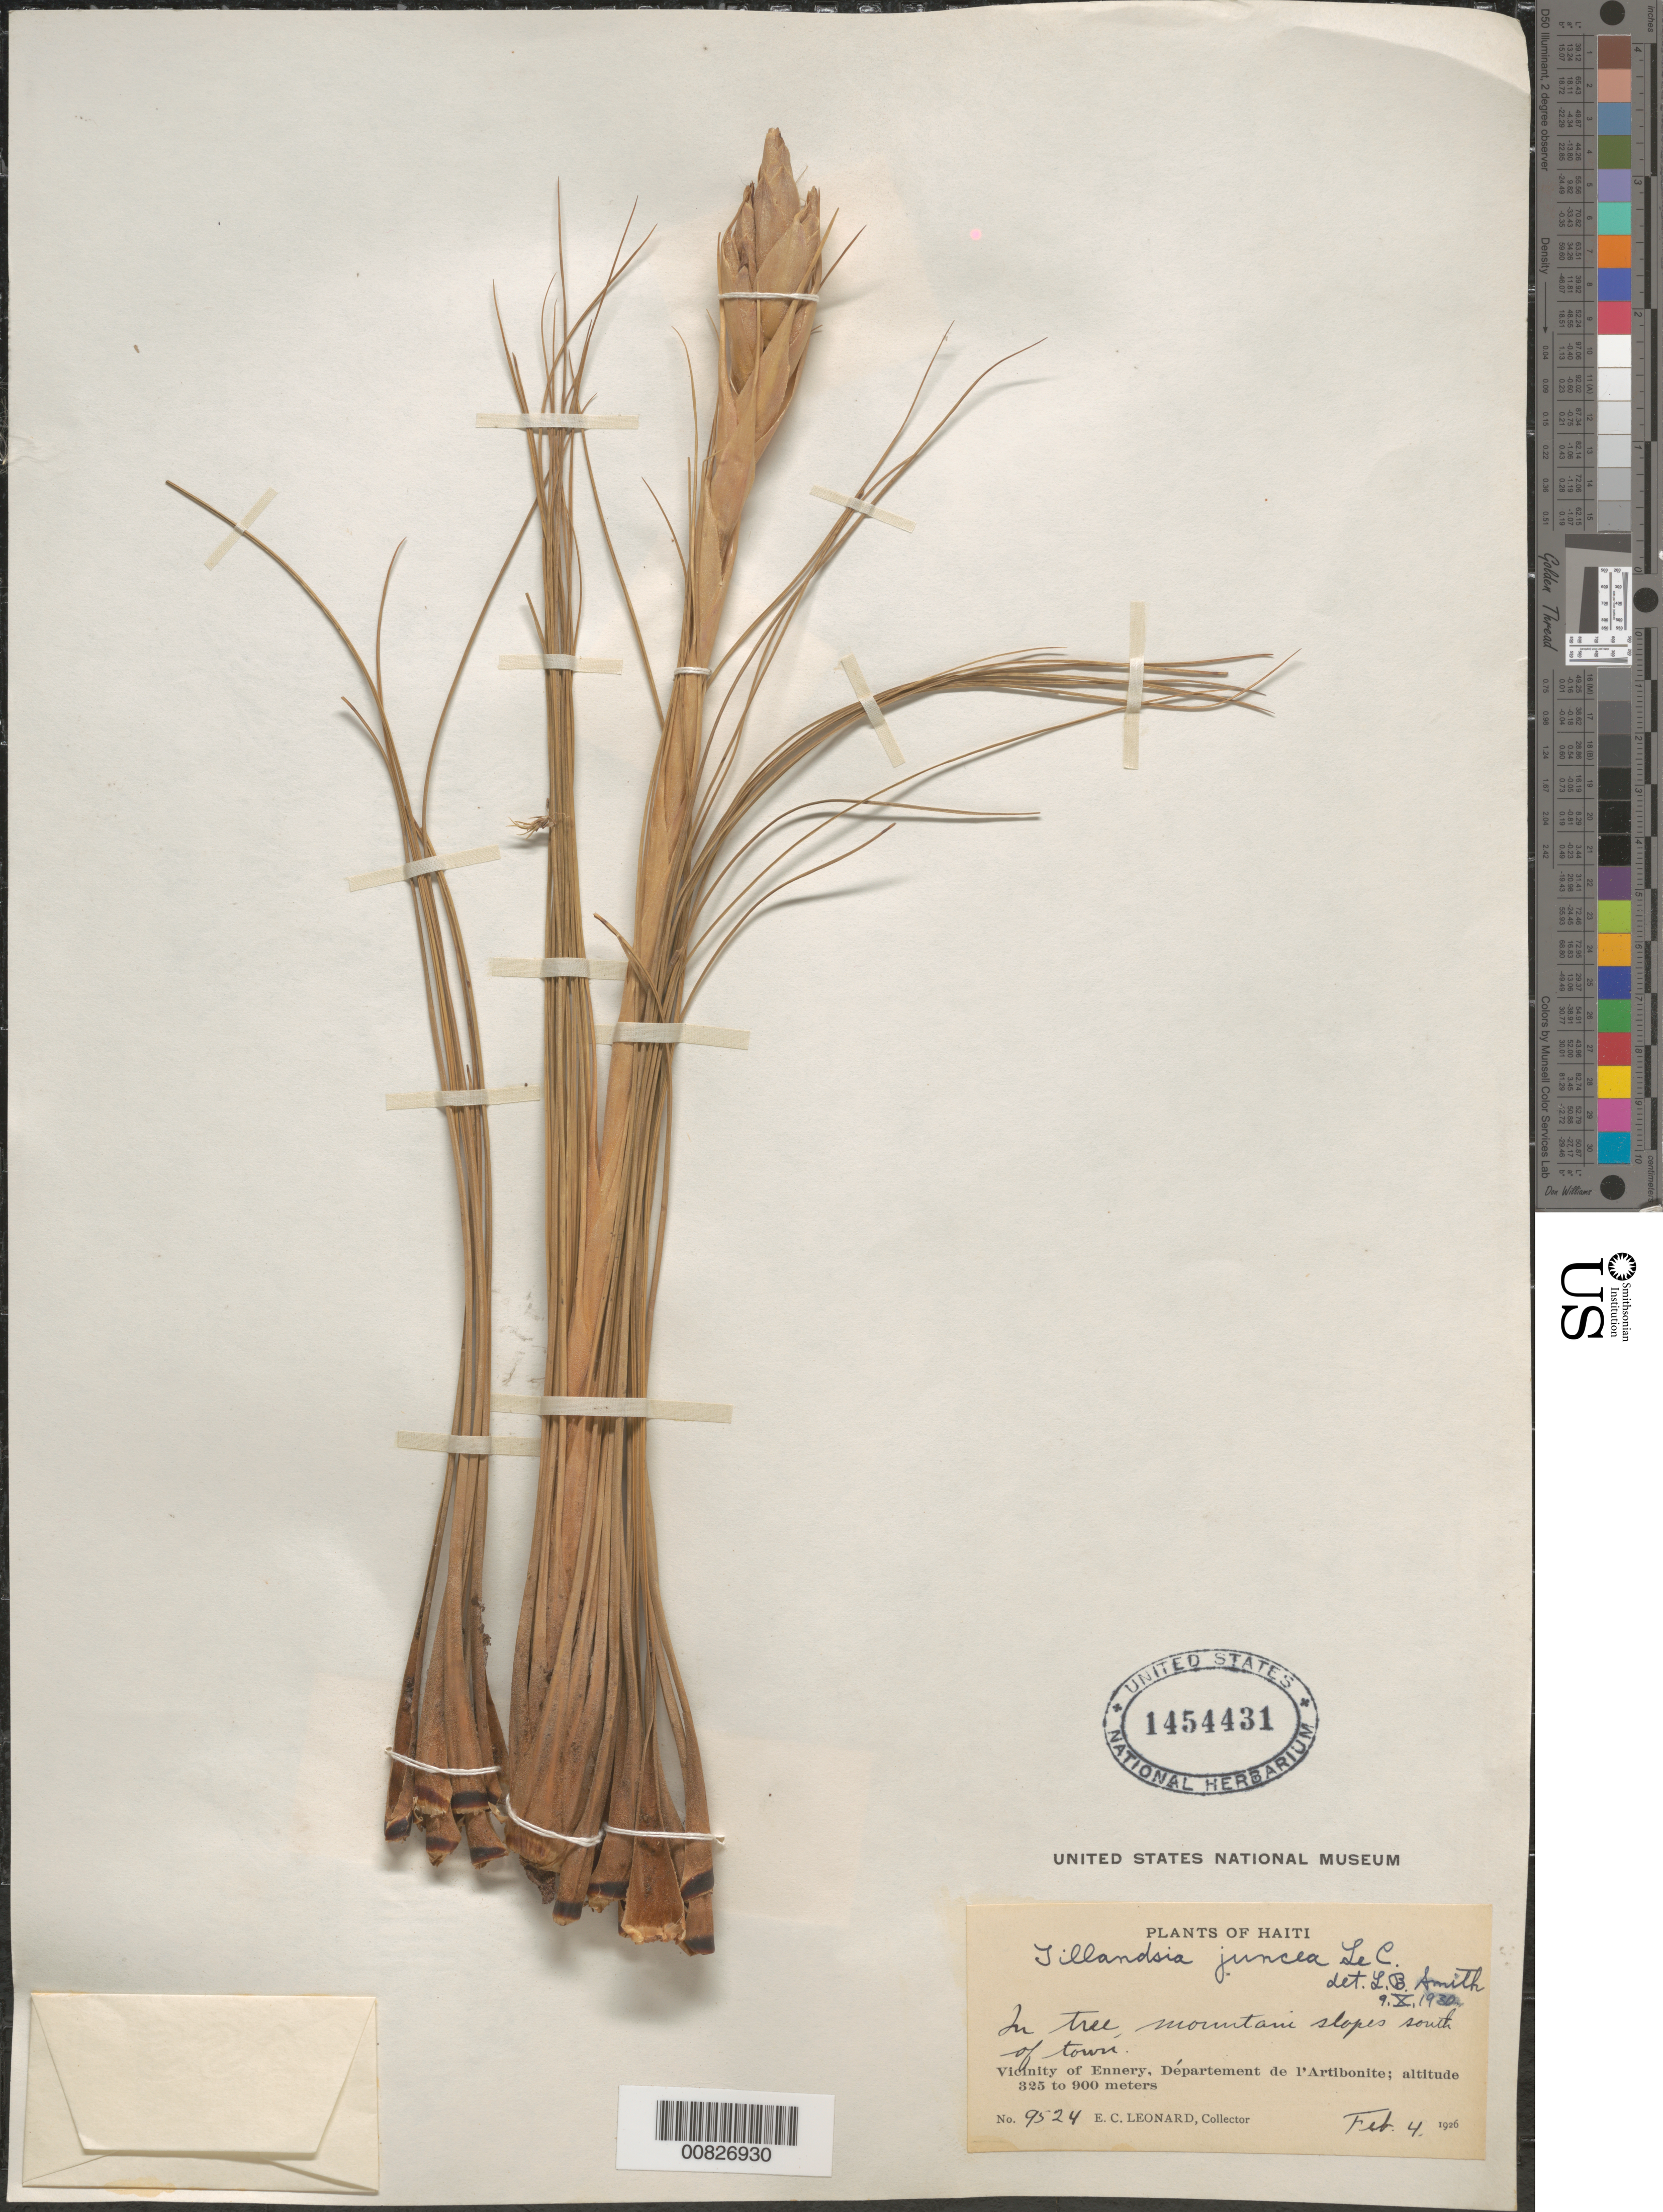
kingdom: Plantae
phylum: Tracheophyta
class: Liliopsida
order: Poales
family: Bromeliaceae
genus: Tillandsia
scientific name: Tillandsia juncea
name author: (Ruiz & Pav.) Poir.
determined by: Smith, Lyman B., (US), NMNH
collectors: E. C. Leonard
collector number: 9524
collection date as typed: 04 Feb 1926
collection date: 1926-02-04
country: Haiti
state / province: Artibonite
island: Hispaniola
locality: Vicinity of Ennery, mountain slopes south of town.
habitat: In tree.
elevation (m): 325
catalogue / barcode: US 1454431